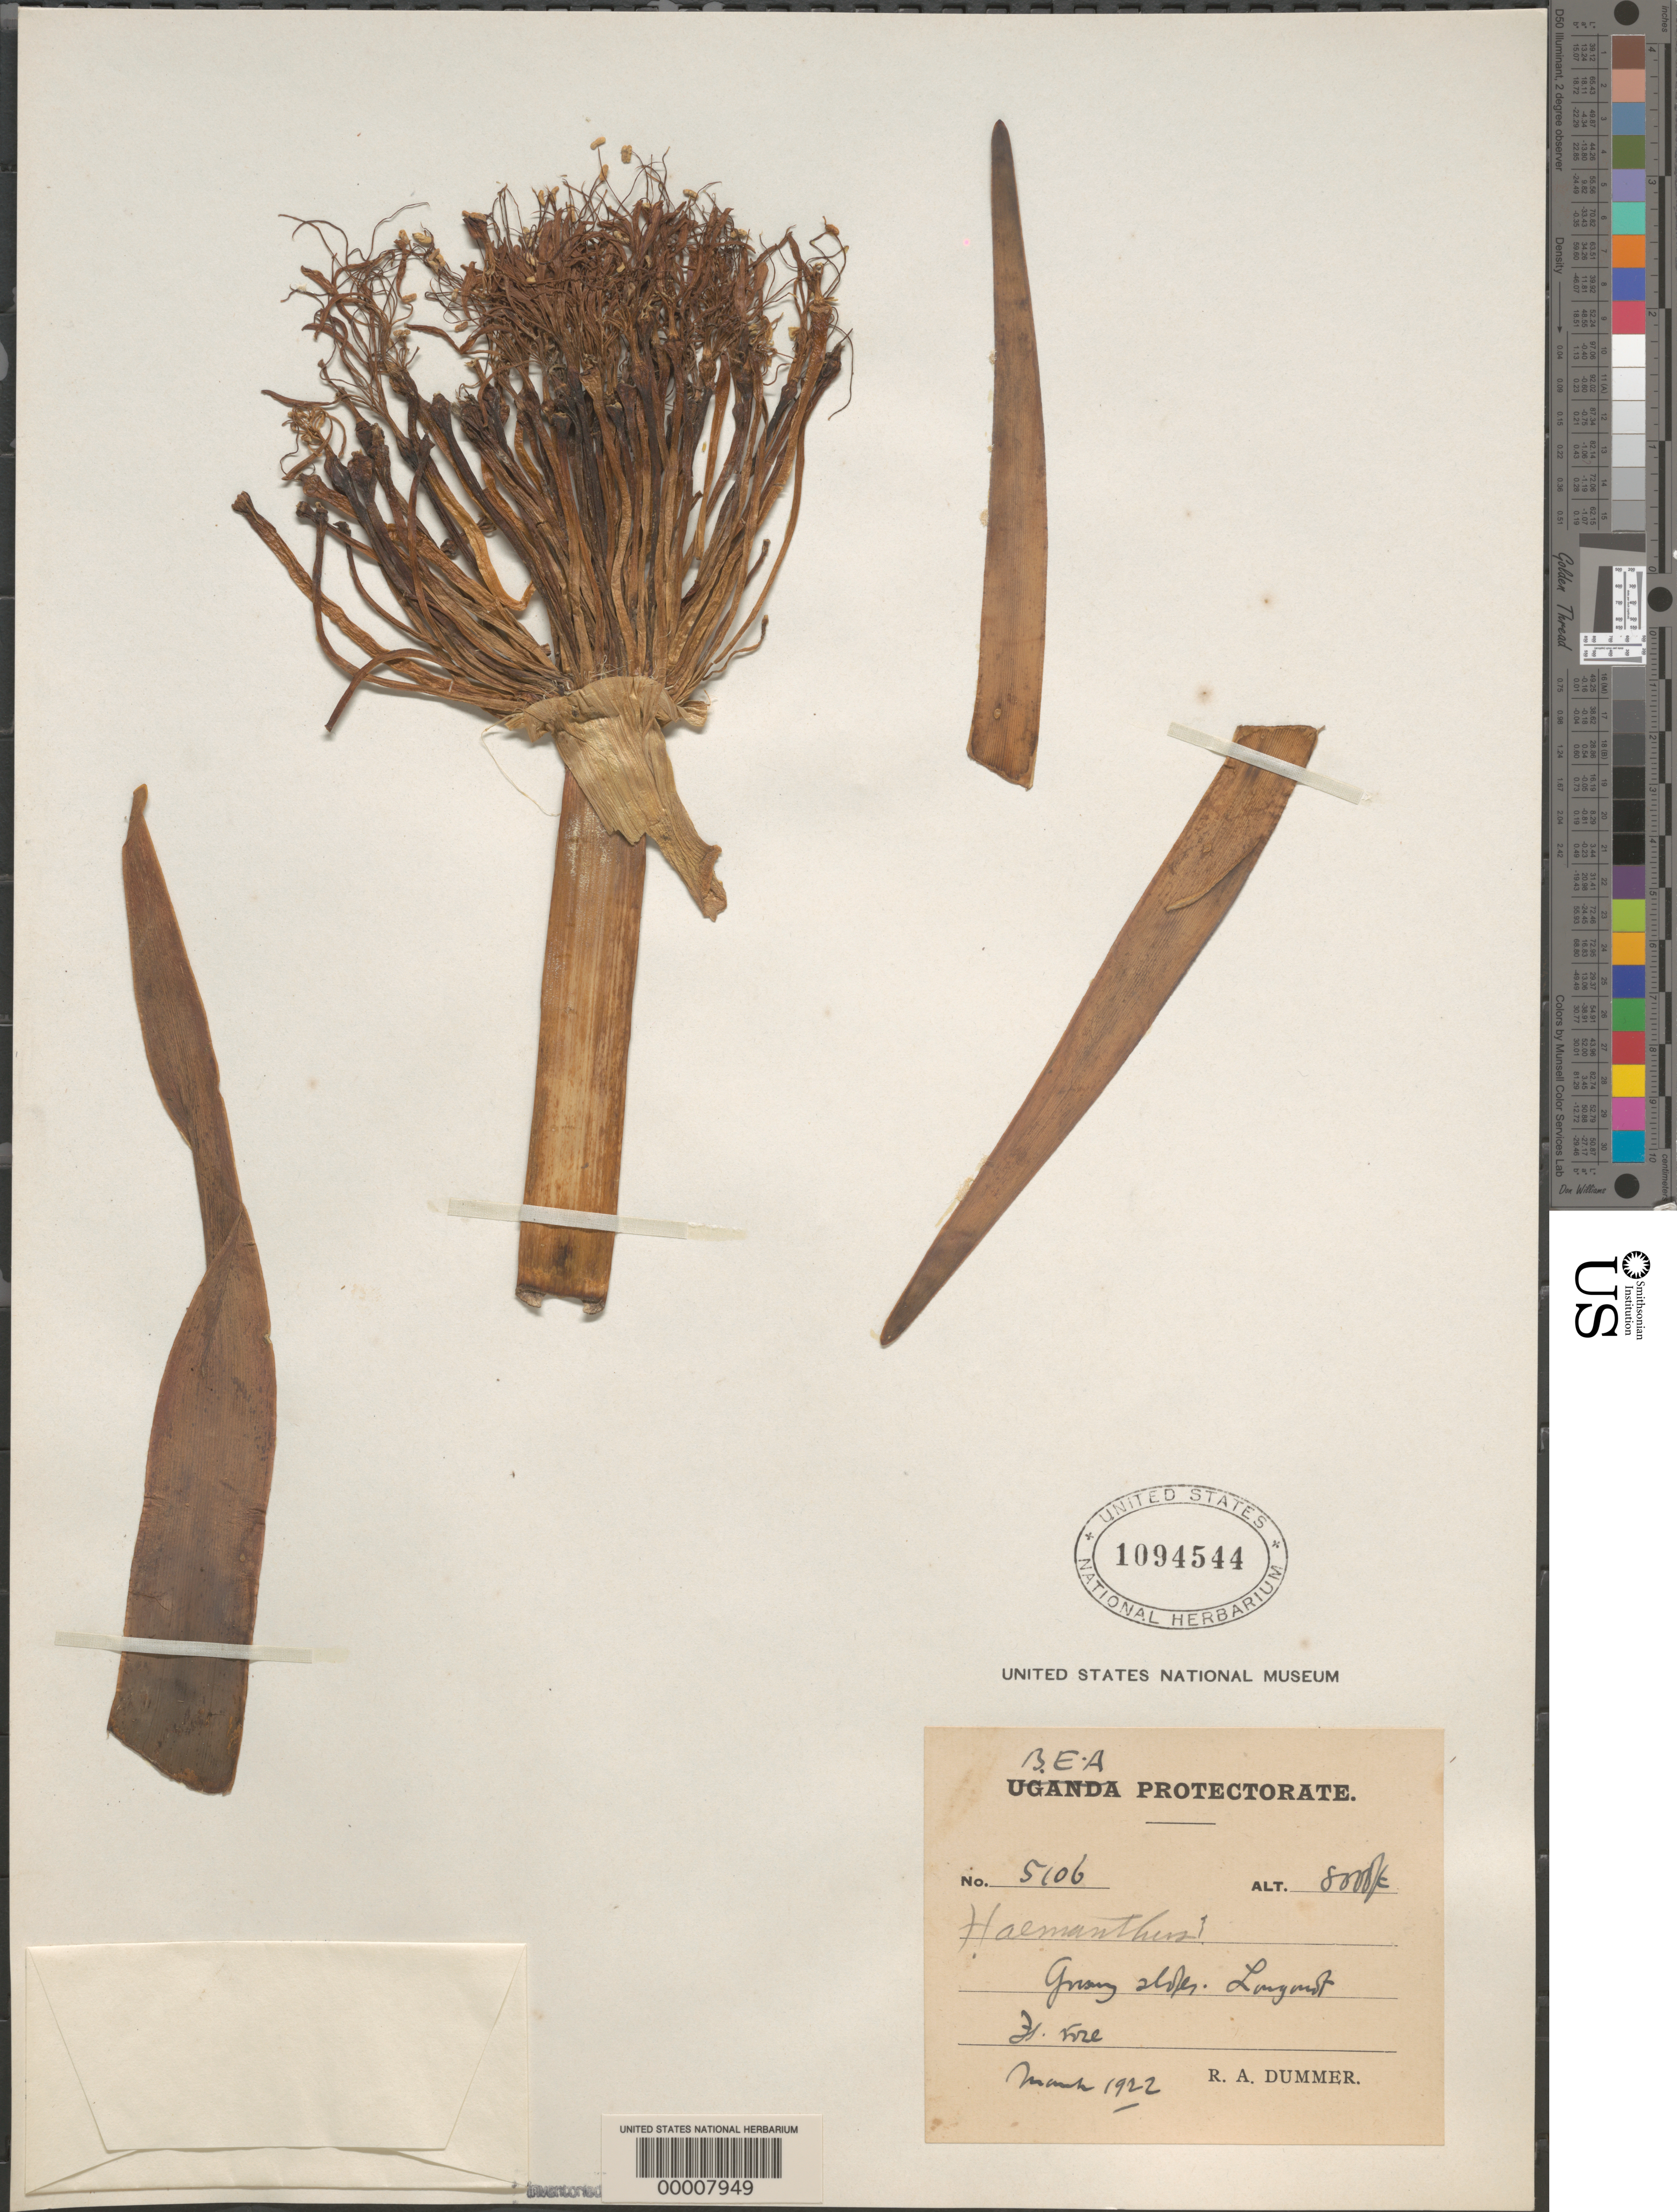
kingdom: Plantae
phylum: Tracheophyta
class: Liliopsida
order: Asparagales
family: Amaryllidaceae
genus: Haemanthus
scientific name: Haemanthus sp.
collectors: R. Dümmer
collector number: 5106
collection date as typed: Mar 1922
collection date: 1922-03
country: Uganda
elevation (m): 2438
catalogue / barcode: US 1094544